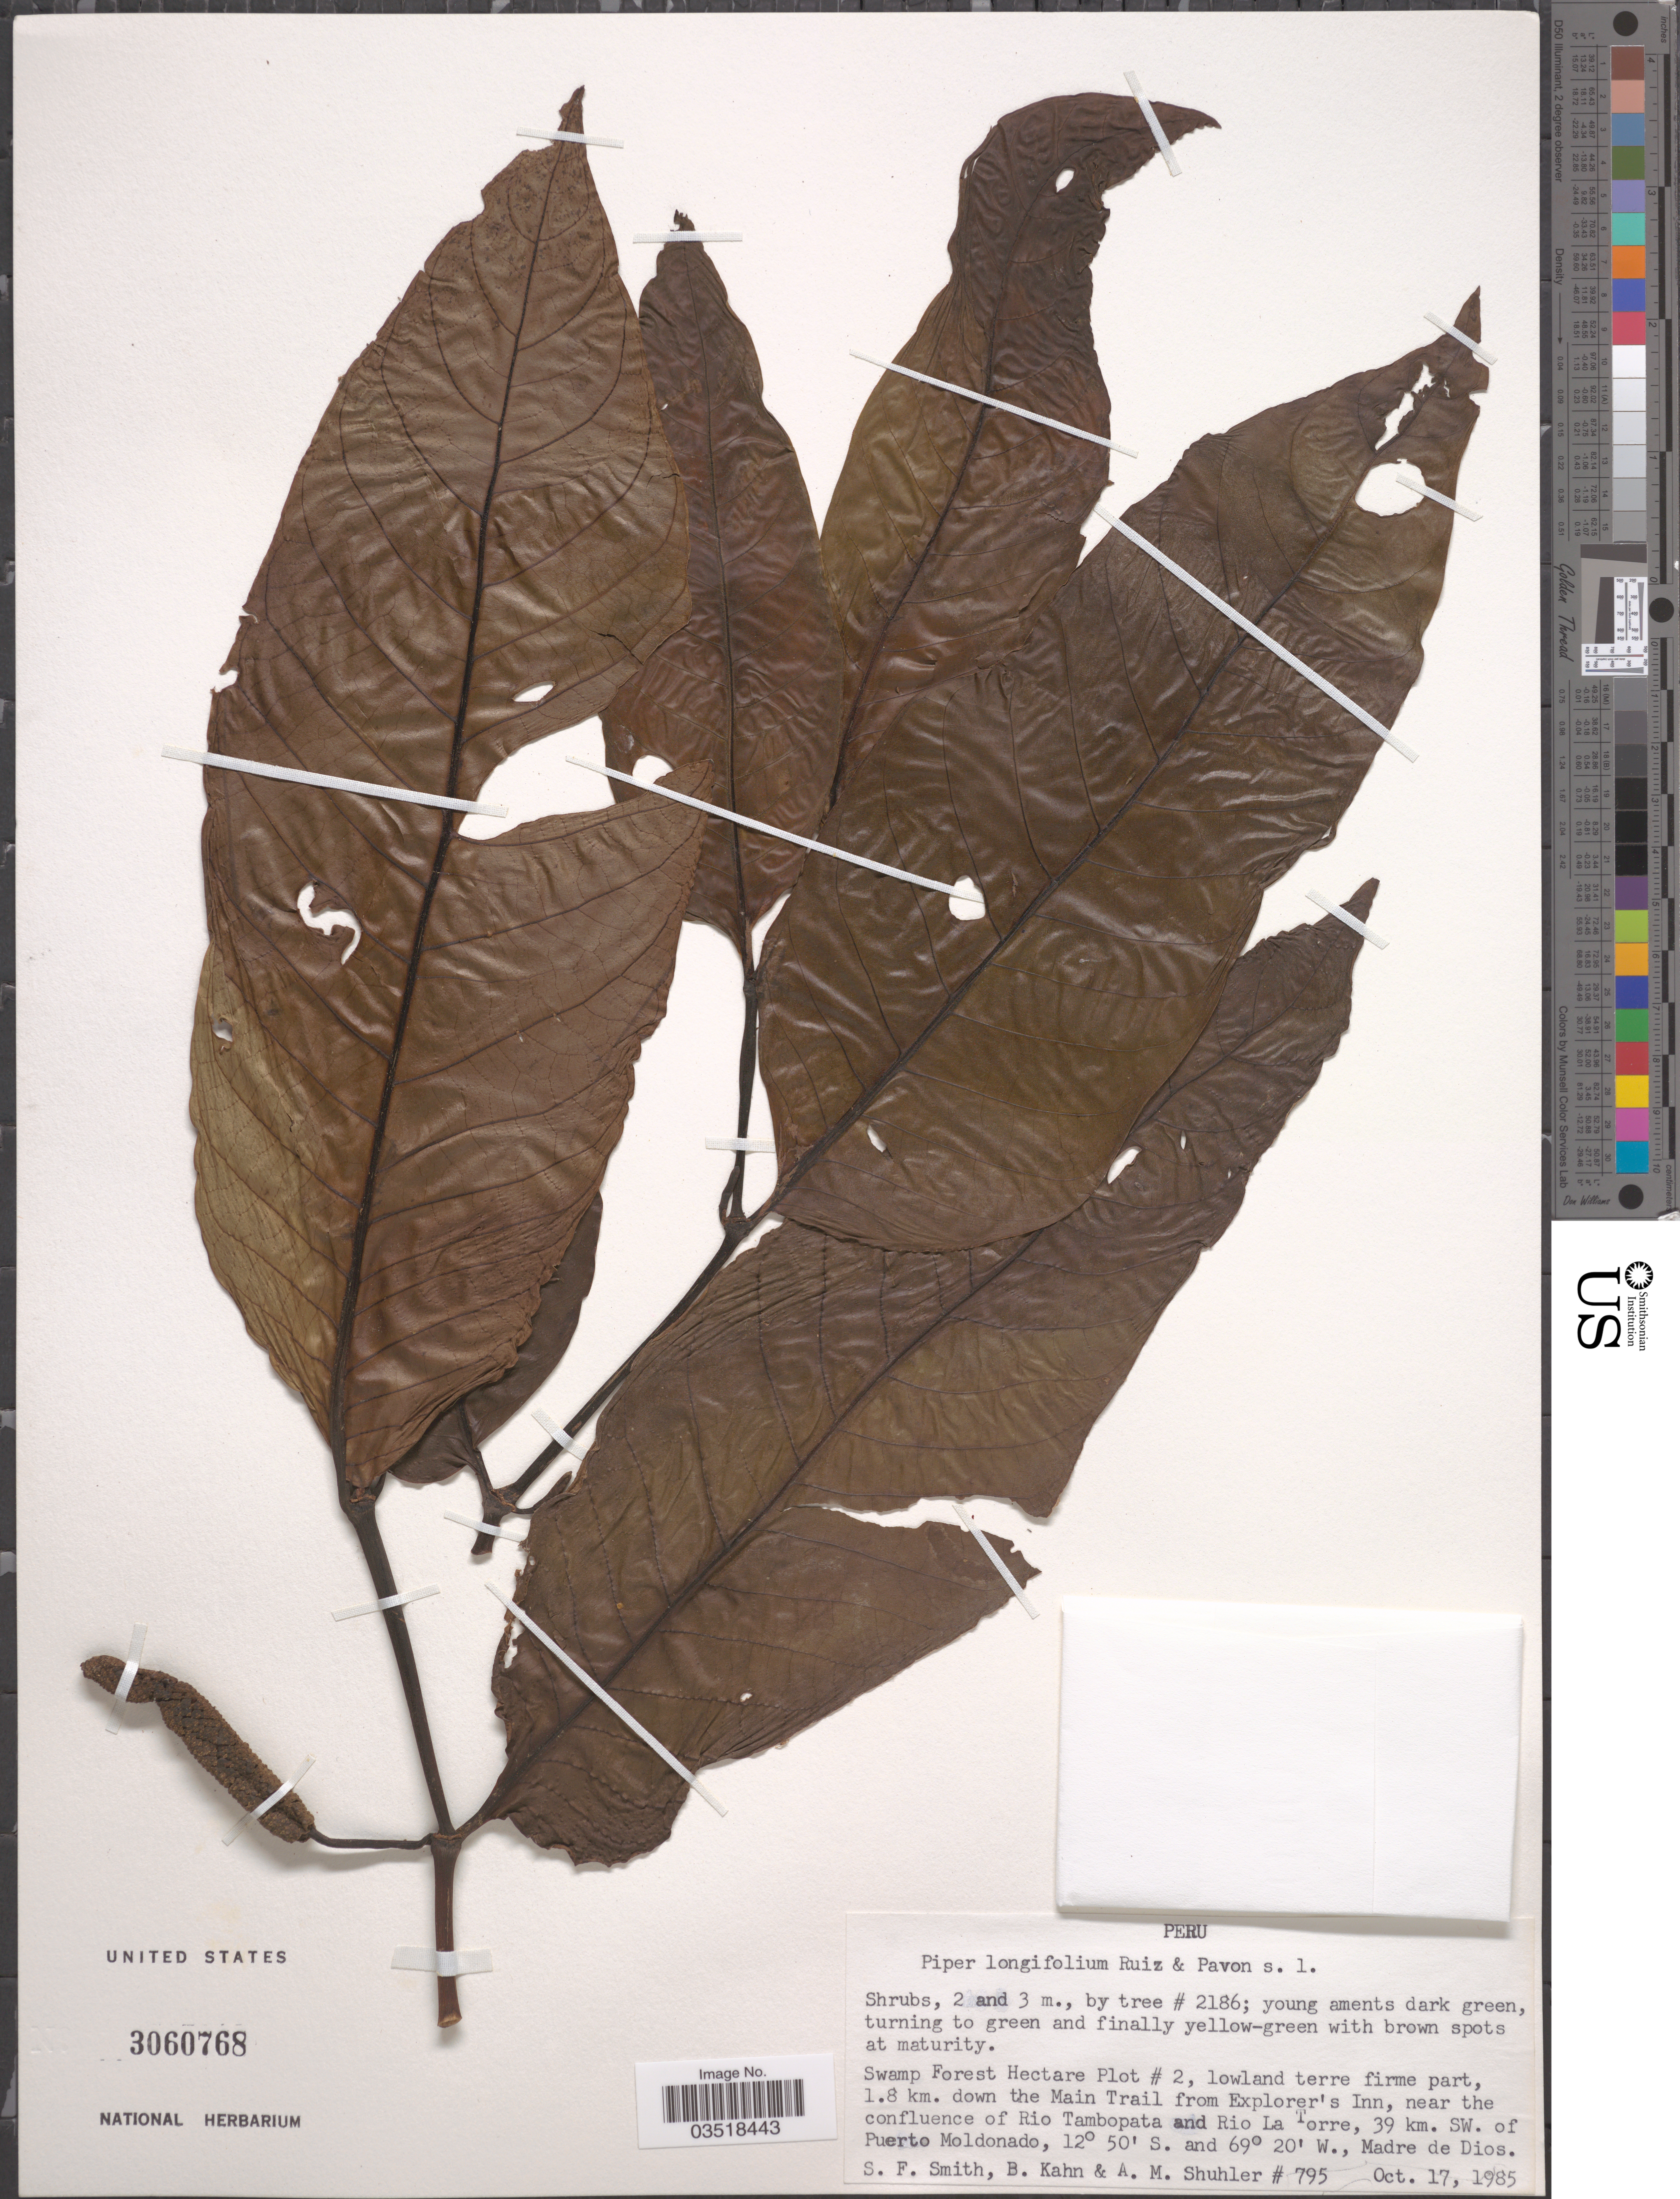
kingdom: Plantae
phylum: Tracheophyta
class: Magnoliopsida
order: Piperales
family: Piperaceae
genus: Piper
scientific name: Piper longifolium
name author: Ruiz & Pav.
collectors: S.F. Smith, B. Kahn & A. Shuhler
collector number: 795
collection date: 1985-10-17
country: Peru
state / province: Madre de Dios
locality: Swamp Forest Hectare Plot #2, lowland terre firme part, 1.8 km. down the Main Trail from Explorer's Inn, near the confluence of Rio Tambopata and Rio La Torre, 39 km. SW. of Puerto Moldonado.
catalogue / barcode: US 3060768